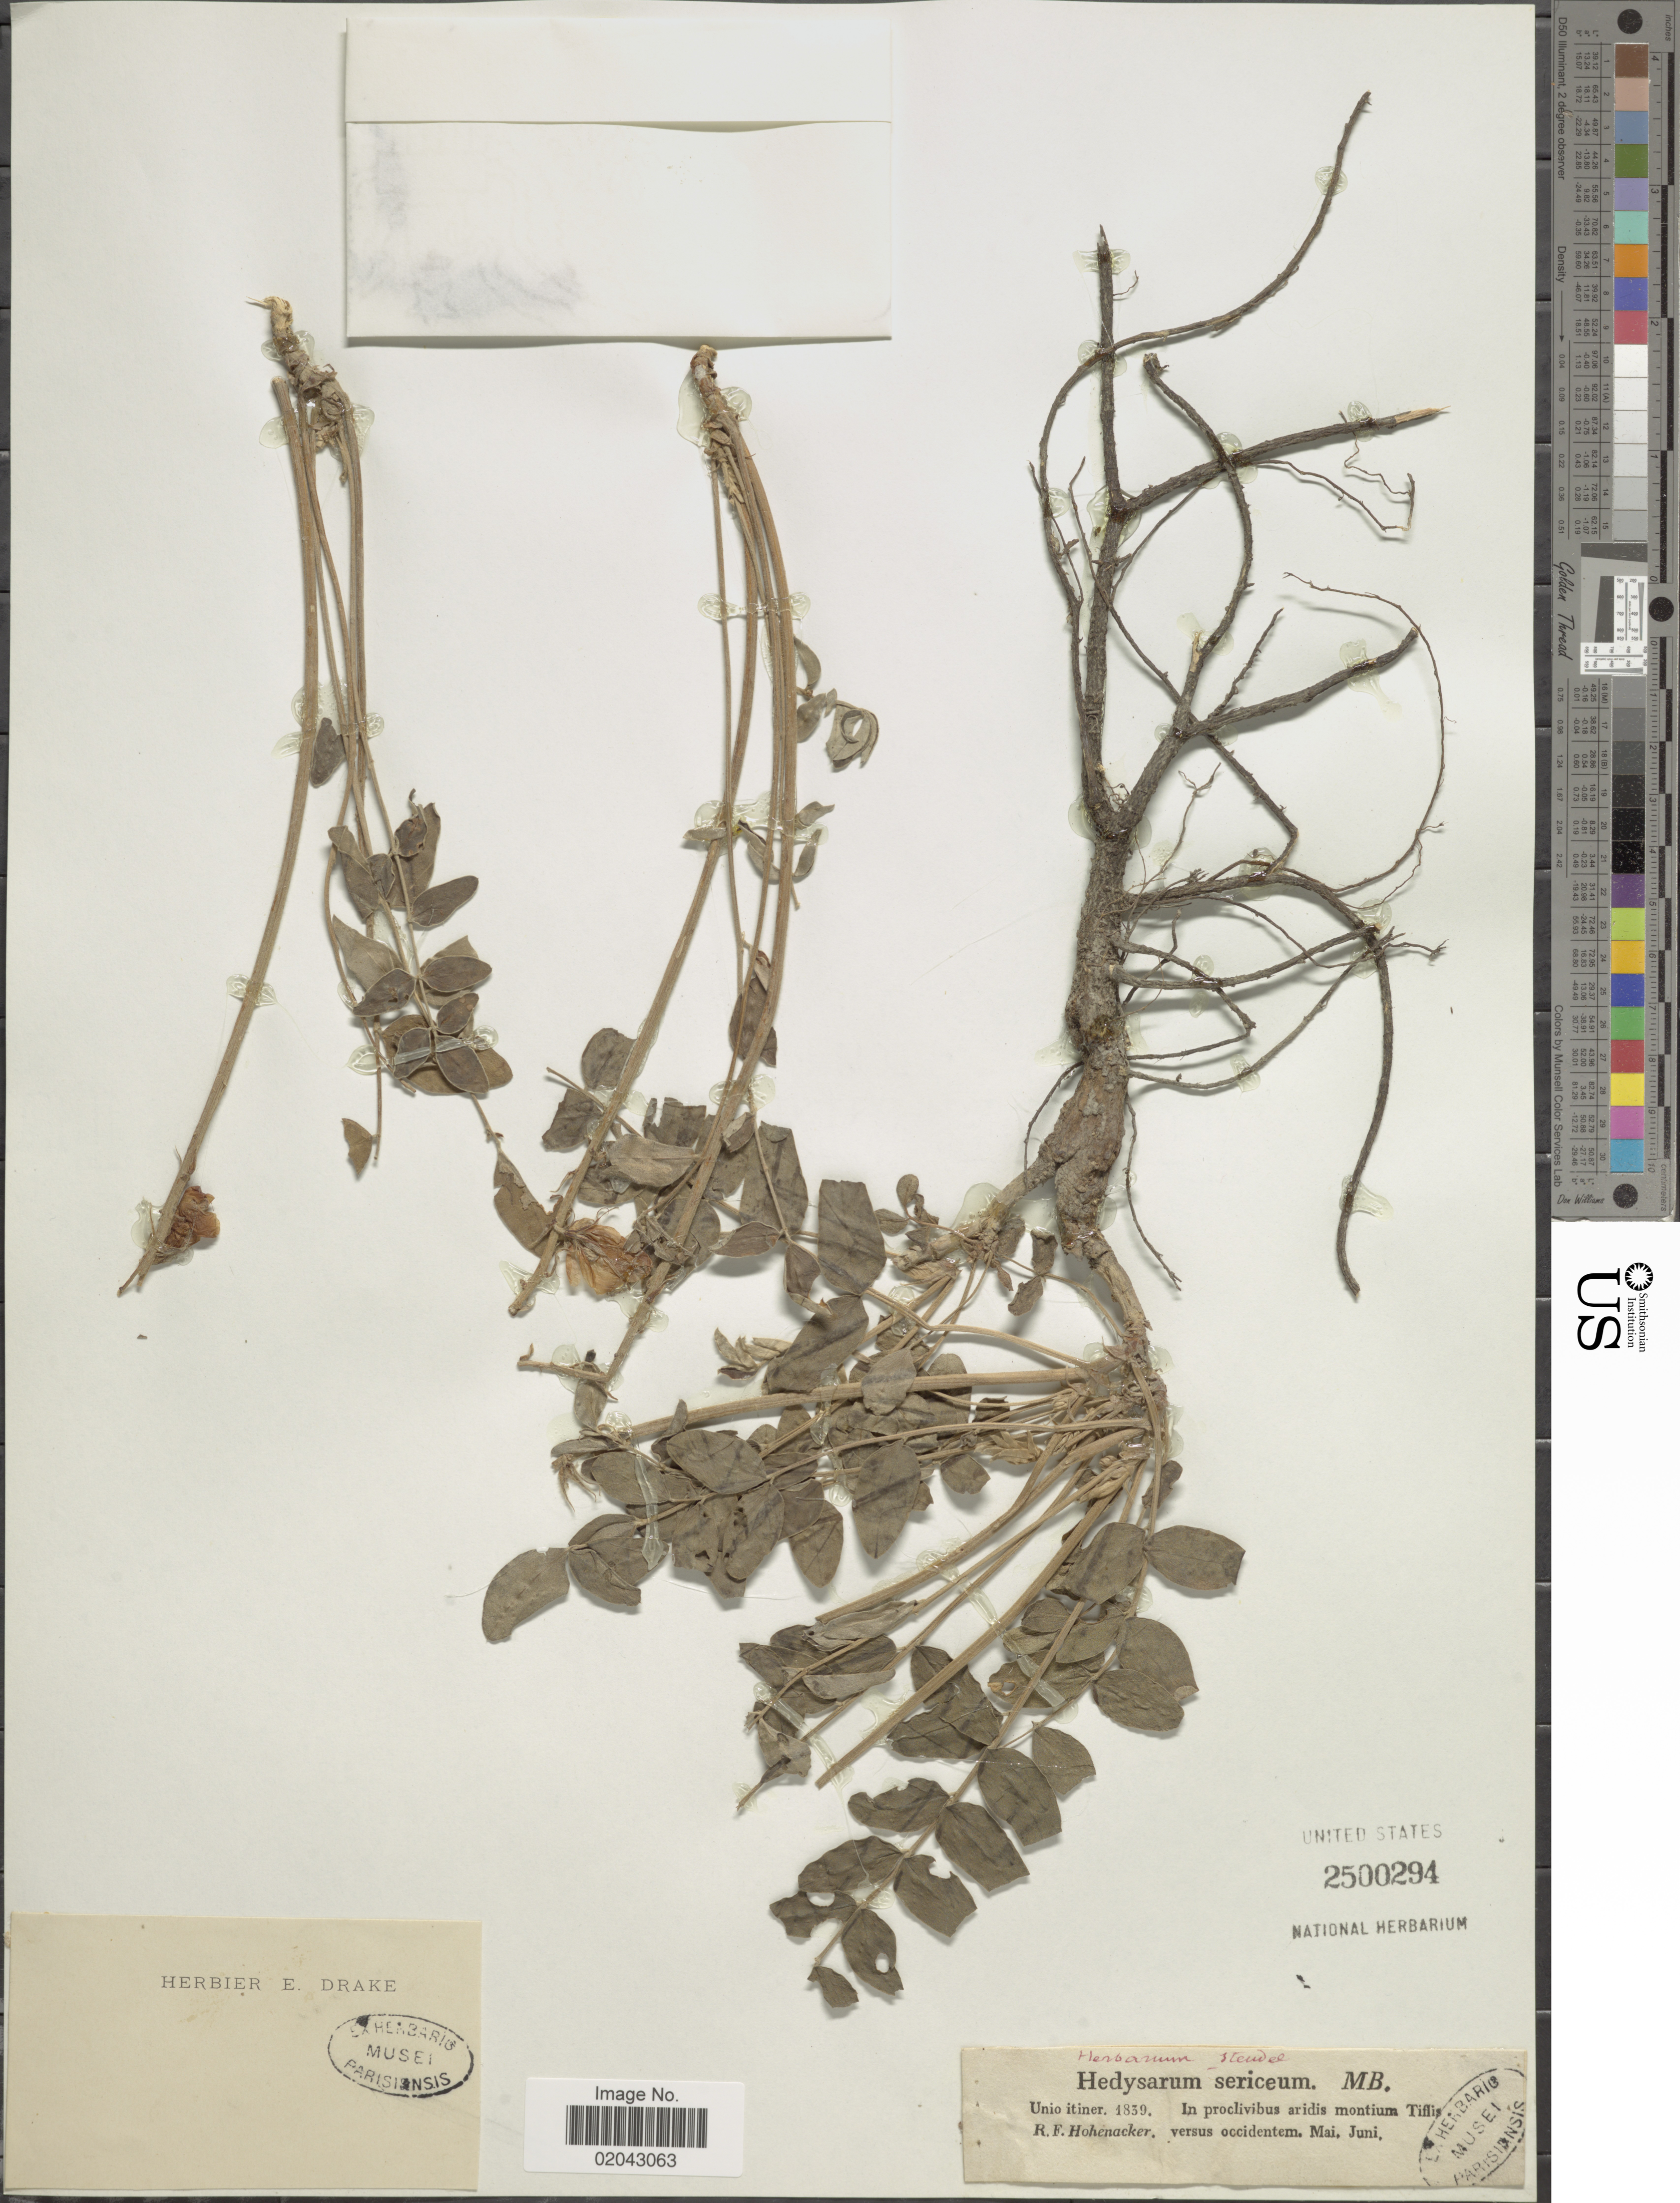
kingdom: Plantae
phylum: Tracheophyta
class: Magnoliopsida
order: Fabales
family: Fabaceae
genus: Hedysarum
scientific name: Hedysarum sericeum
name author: M. Bieb.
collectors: R. F. Hohenacker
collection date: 1839-05/1839-06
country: Georgia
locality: In proclivibus aridis montium Tiflis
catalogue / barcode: US 2500294